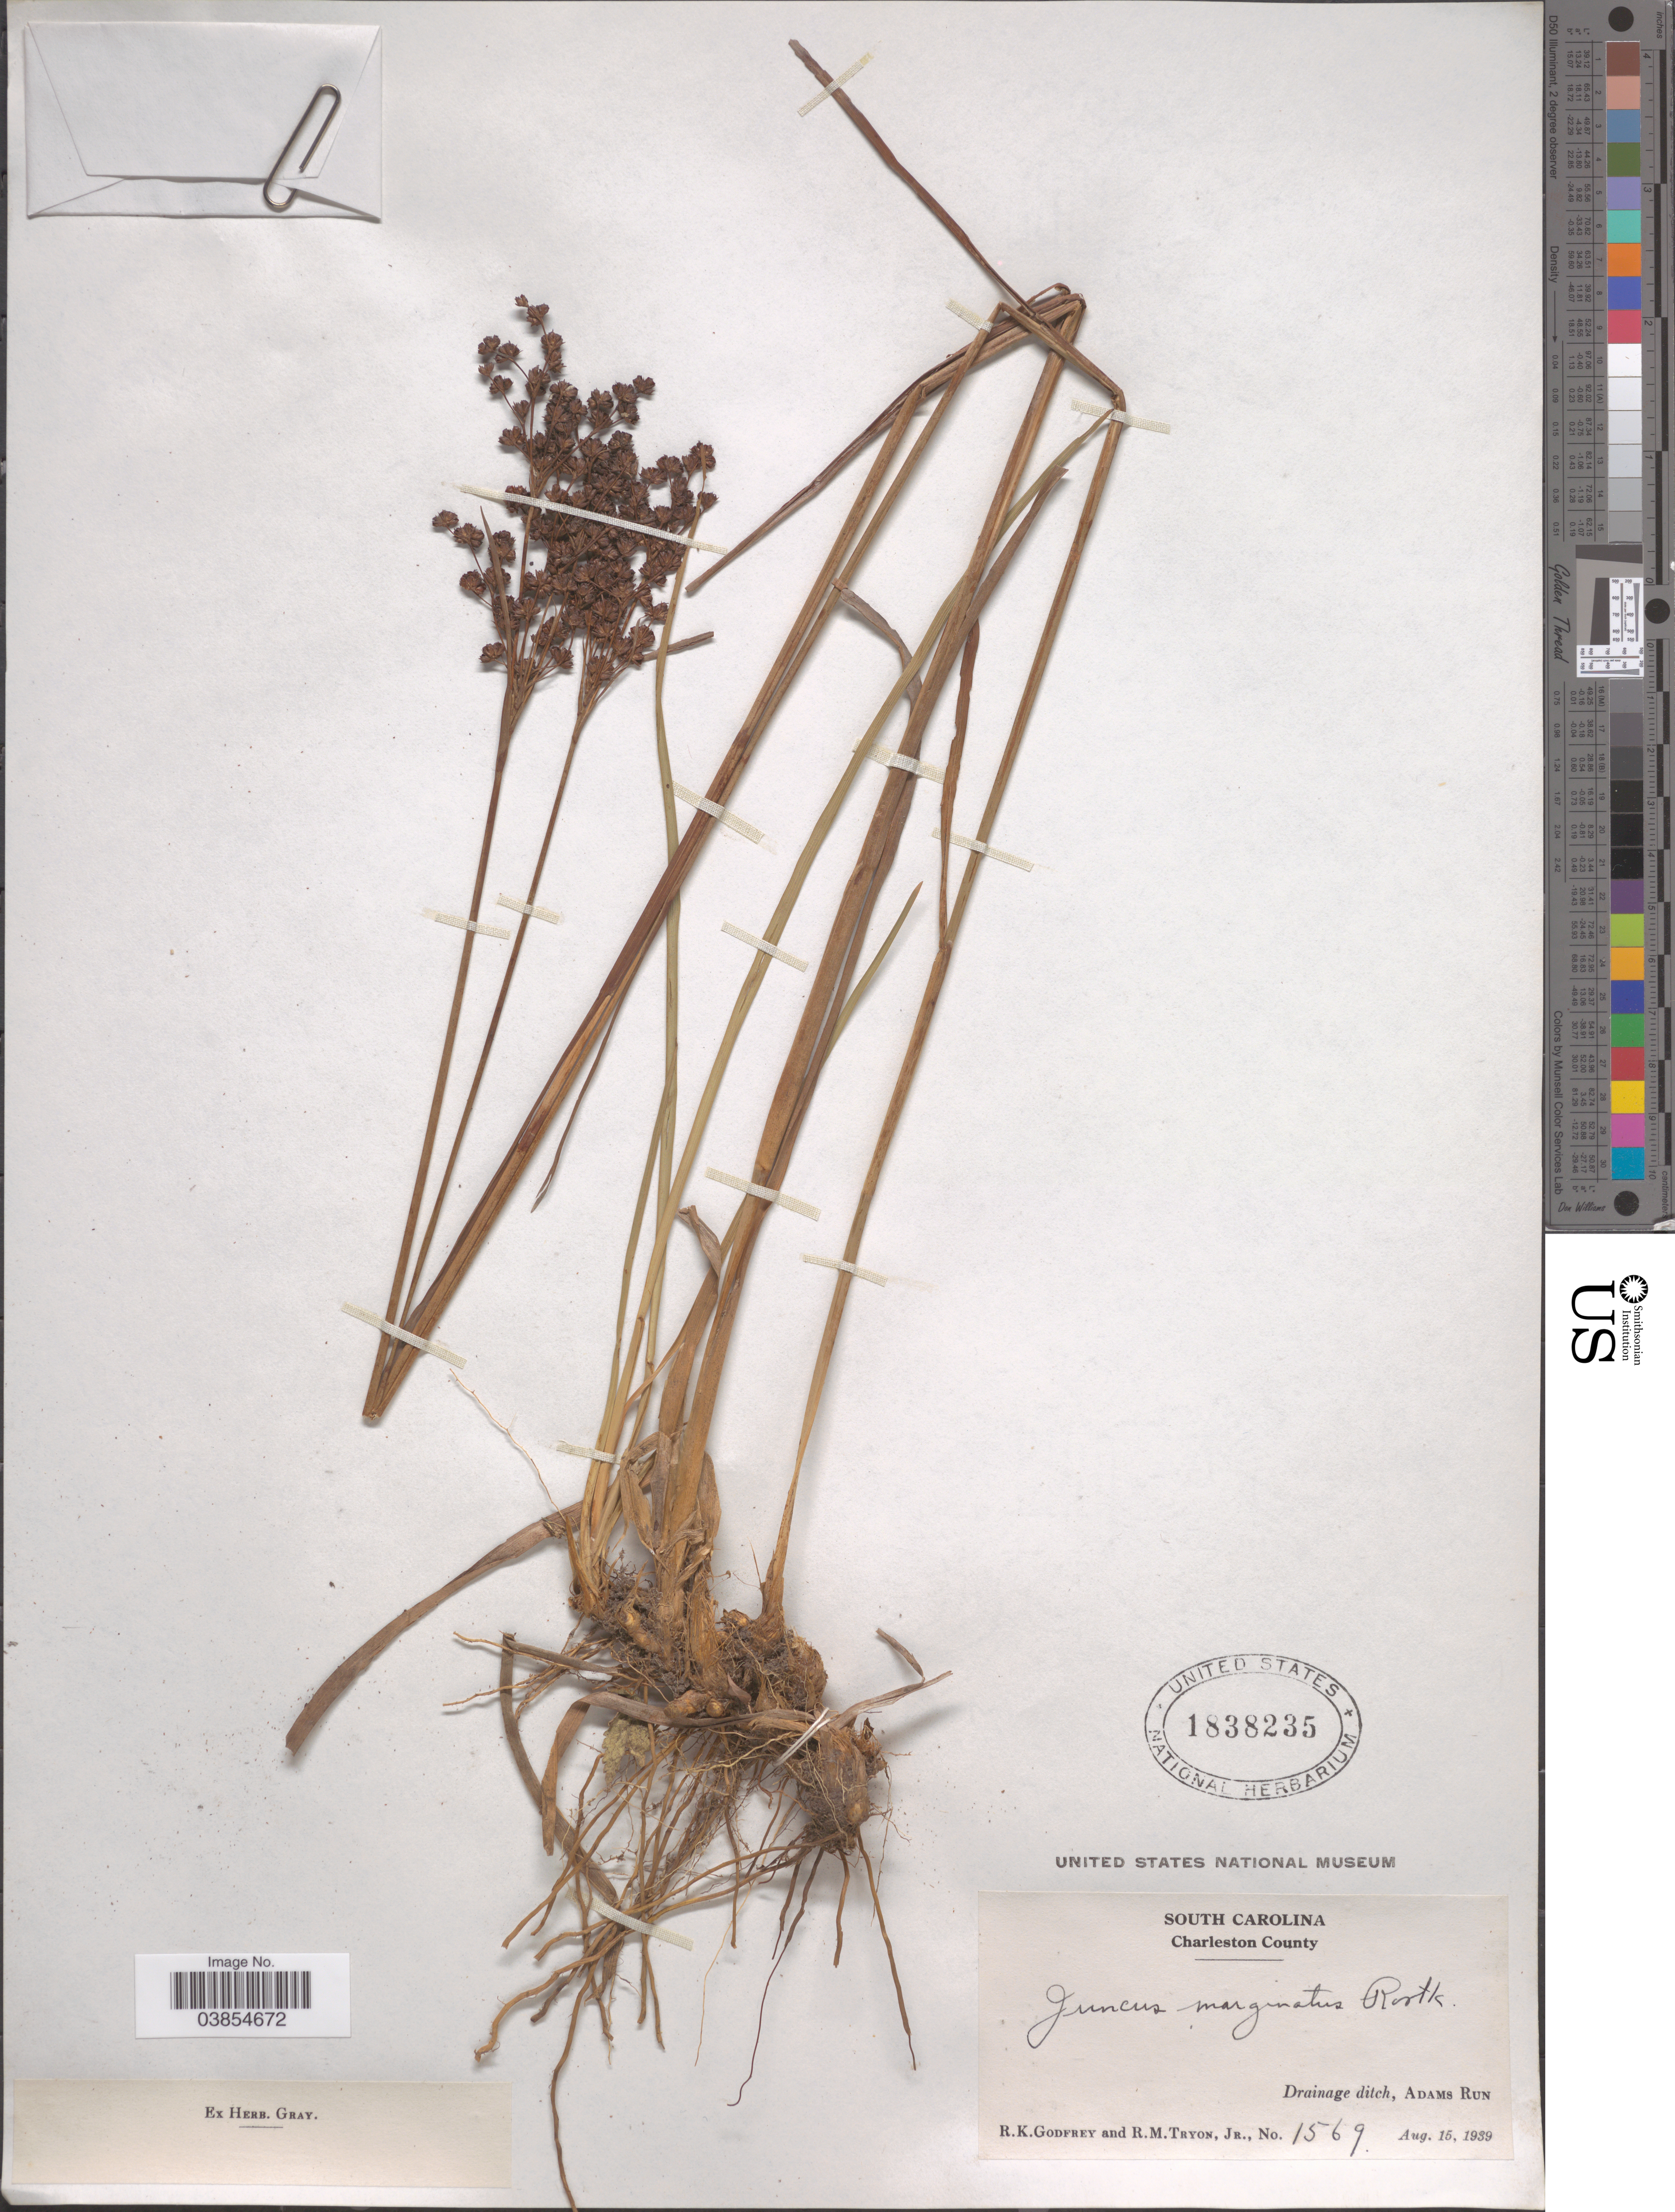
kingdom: Plantae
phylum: Tracheophyta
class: Liliopsida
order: Poales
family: Juncaceae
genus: Juncus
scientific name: Juncus marginatus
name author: Rostk.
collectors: R. K. Godfrey & R. Tryon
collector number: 1569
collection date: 1939-08-16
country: United States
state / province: South Carolina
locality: Charleston County. Drainage ditch, Adams Run.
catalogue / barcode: US 1838235